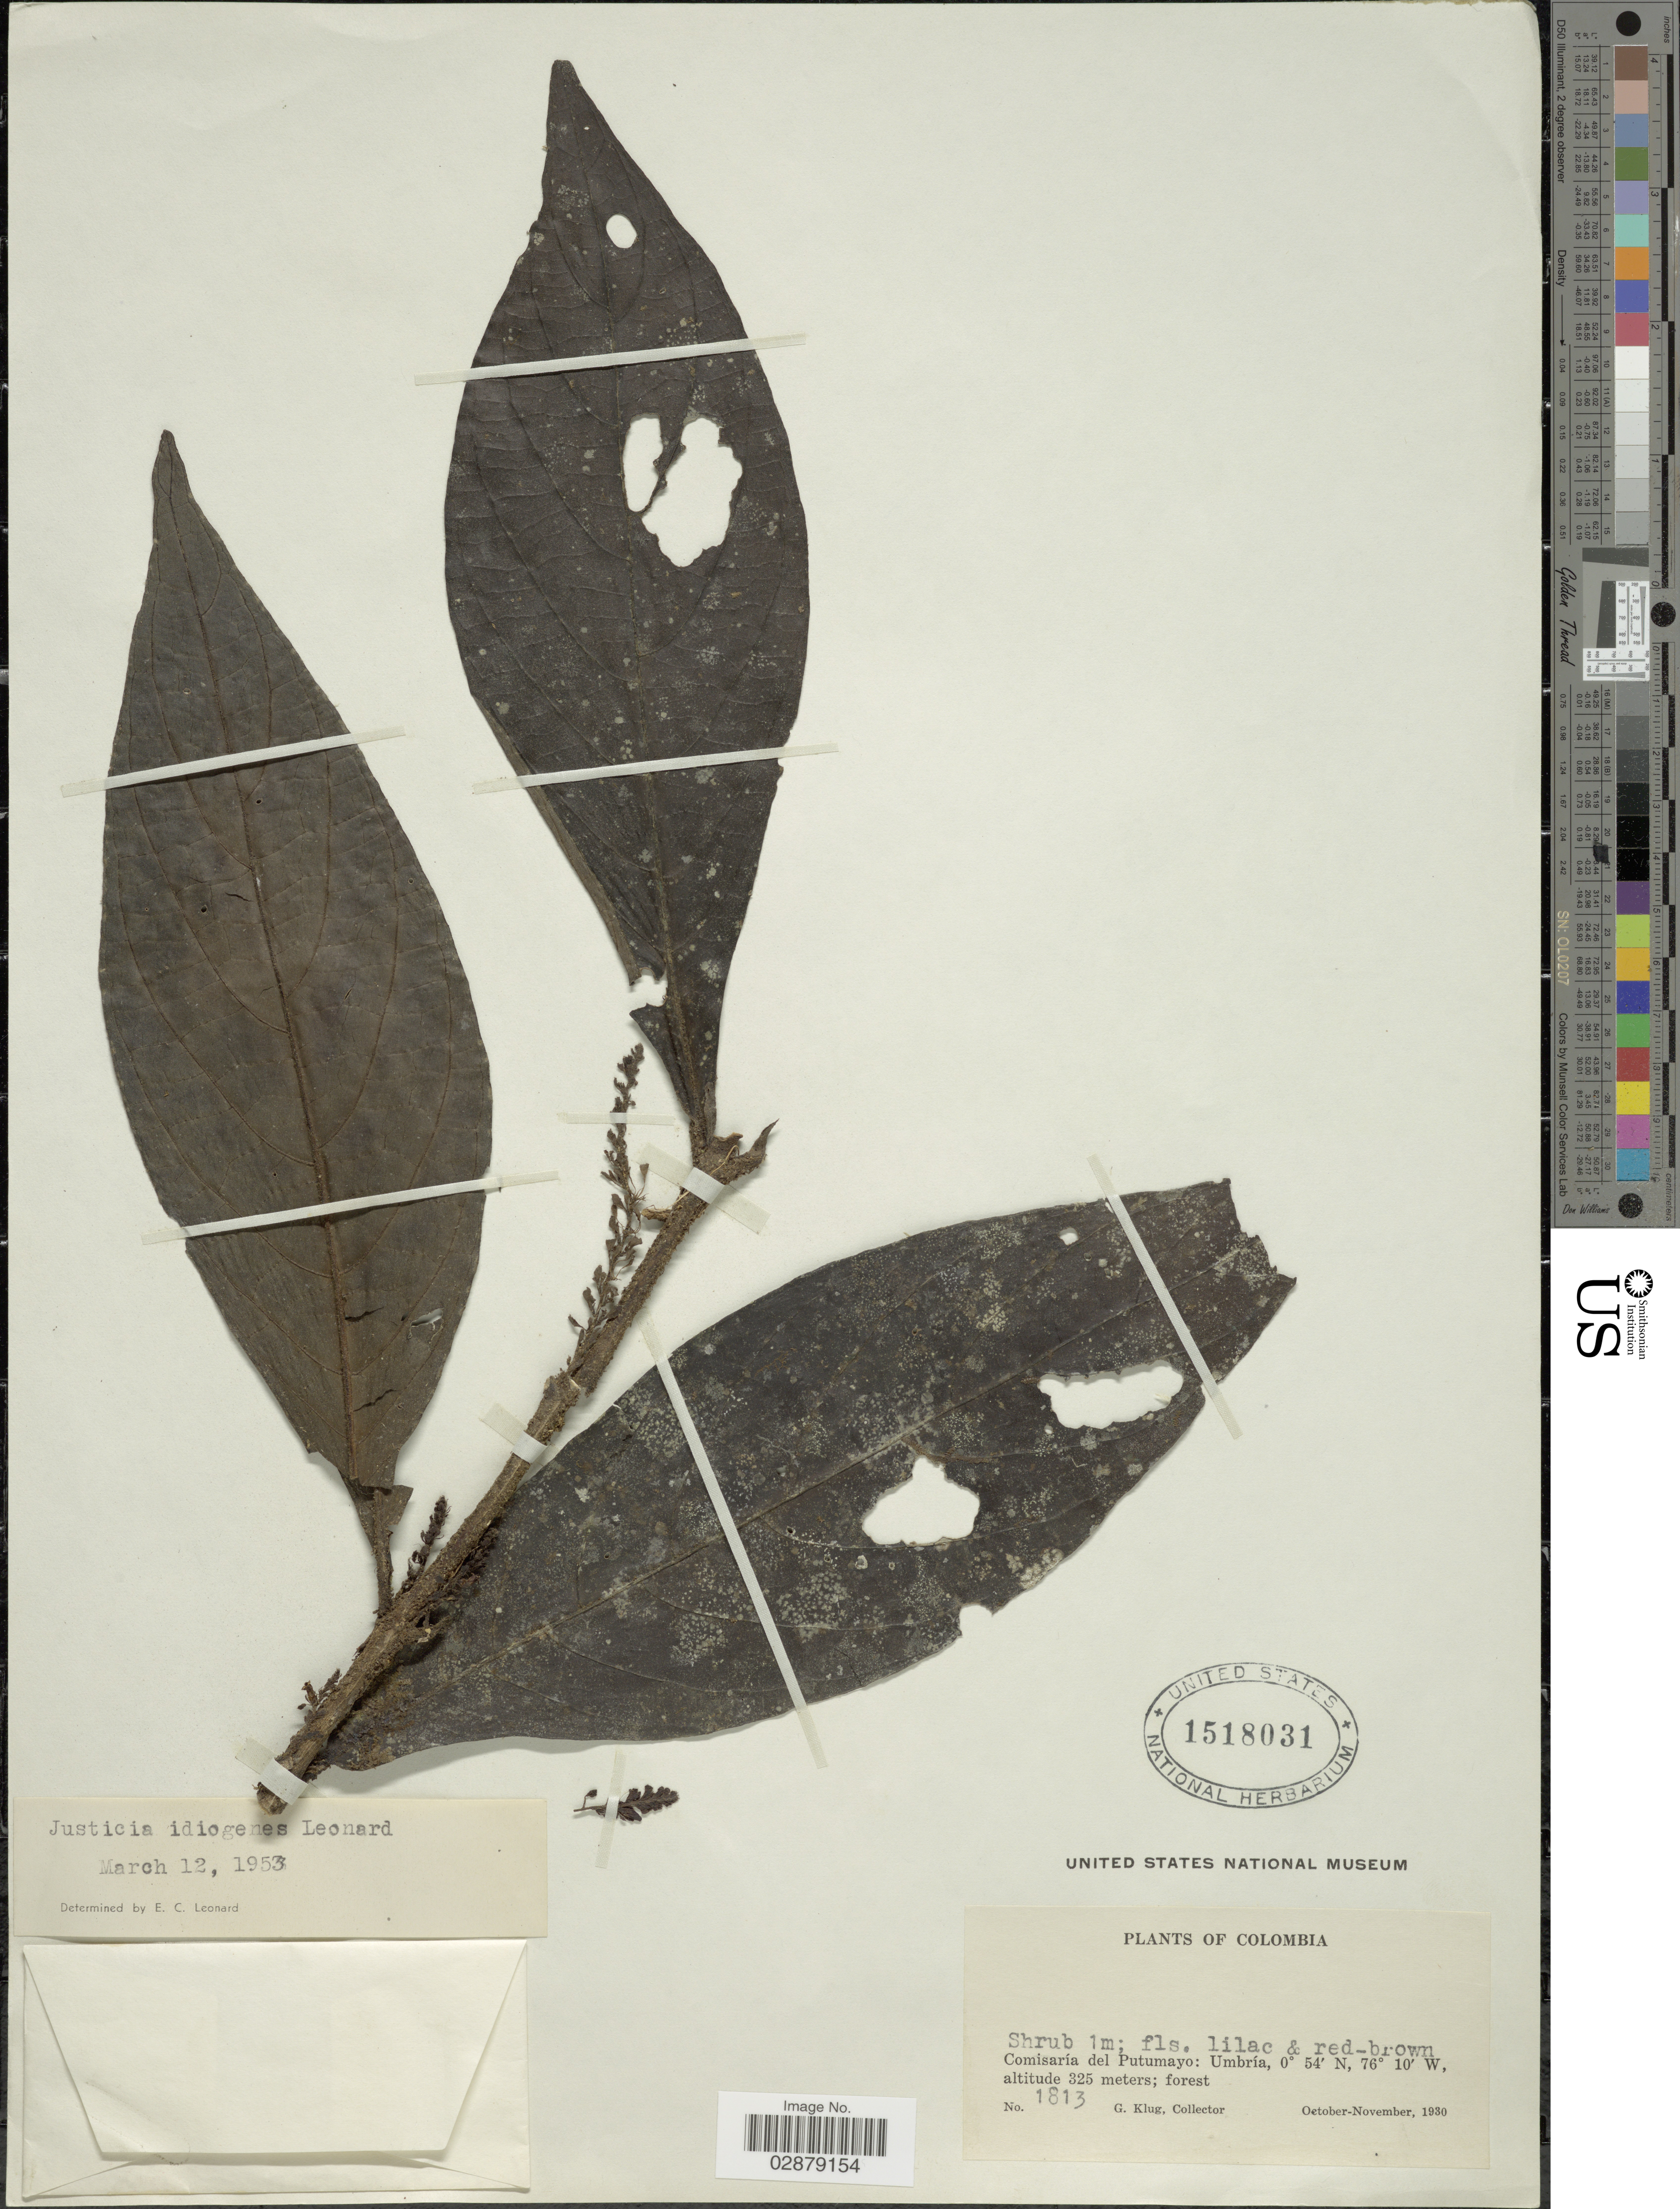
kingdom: Plantae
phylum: Tracheophyta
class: Magnoliopsida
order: Lamiales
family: Acanthaceae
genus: Justicia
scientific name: Justicia idiogenes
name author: Leonard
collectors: G. Klug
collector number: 1813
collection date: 1930-10/1930-11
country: Colombia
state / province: Putumayo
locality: Comisaría del Putumayo: Umbría.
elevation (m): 325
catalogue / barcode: US 1518031